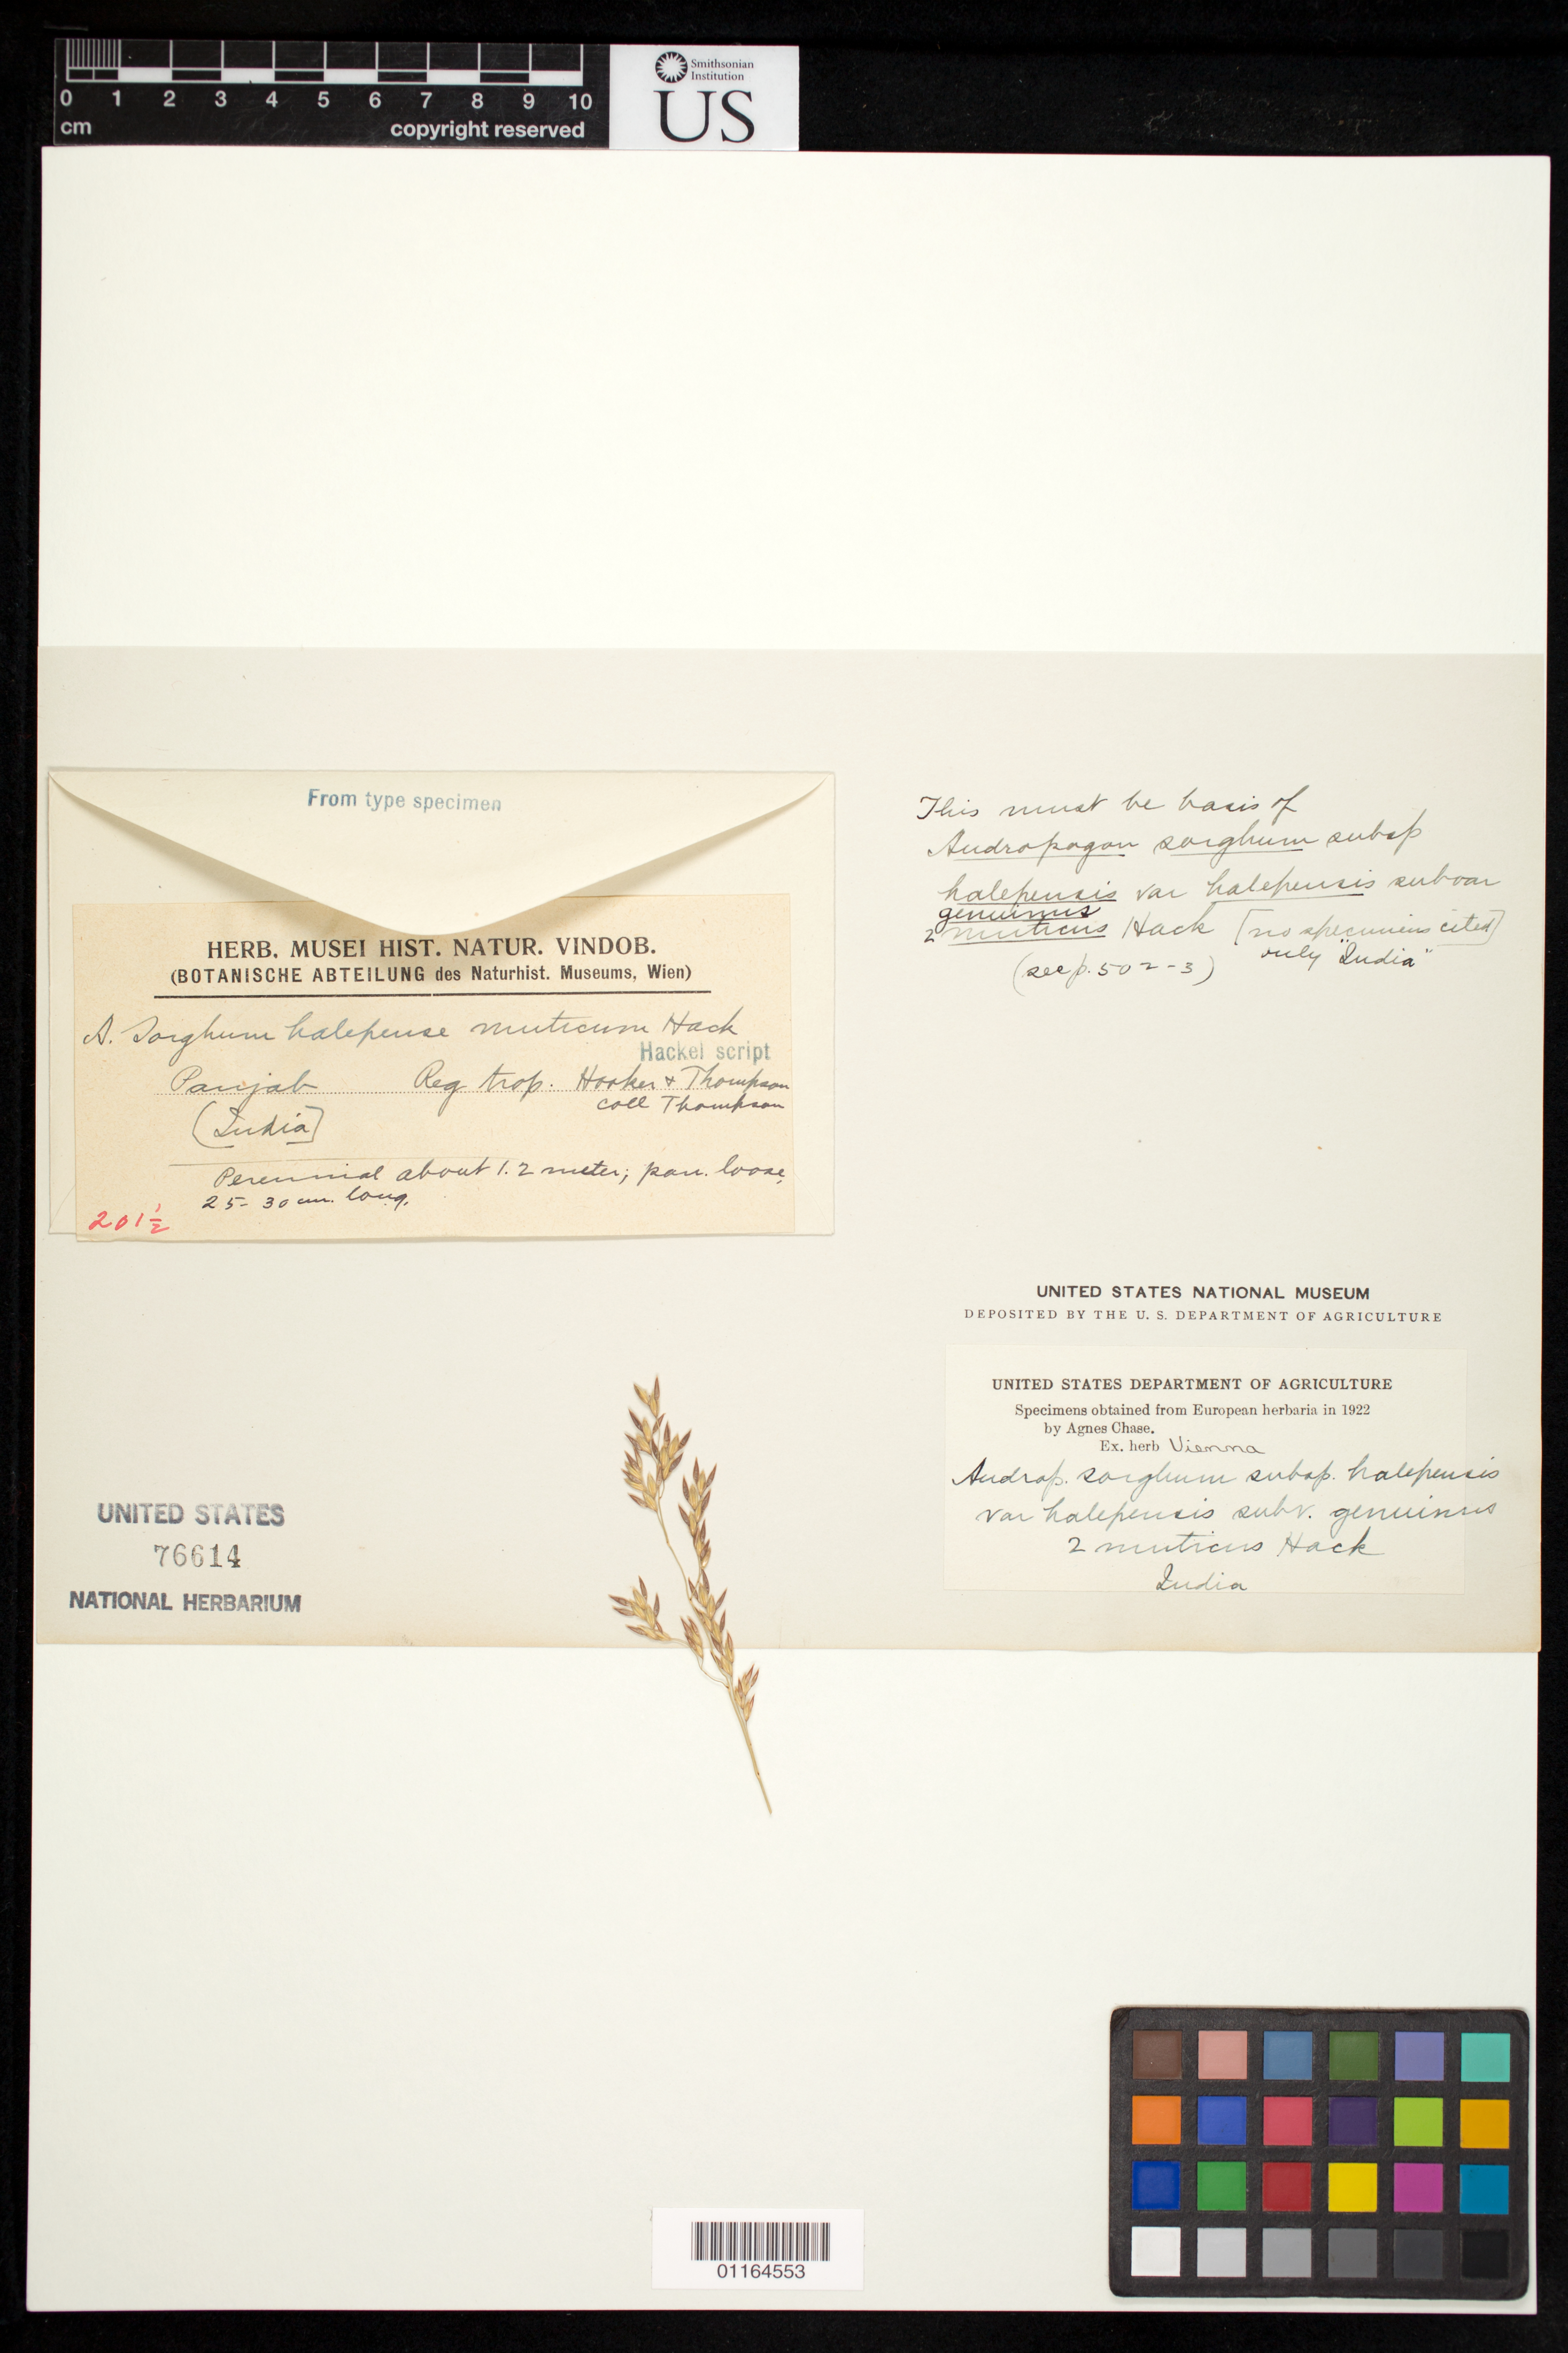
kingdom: Plantae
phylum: Tracheophyta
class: Liliopsida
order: Poales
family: Poaceae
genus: Andropogon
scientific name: Andropogon sorghum subvar. muticus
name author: Hack.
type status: Possible Type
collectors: T. Thompson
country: India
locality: Punjab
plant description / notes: Fragmentary material of type specimen ex herb. Vienna.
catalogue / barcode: US 76614